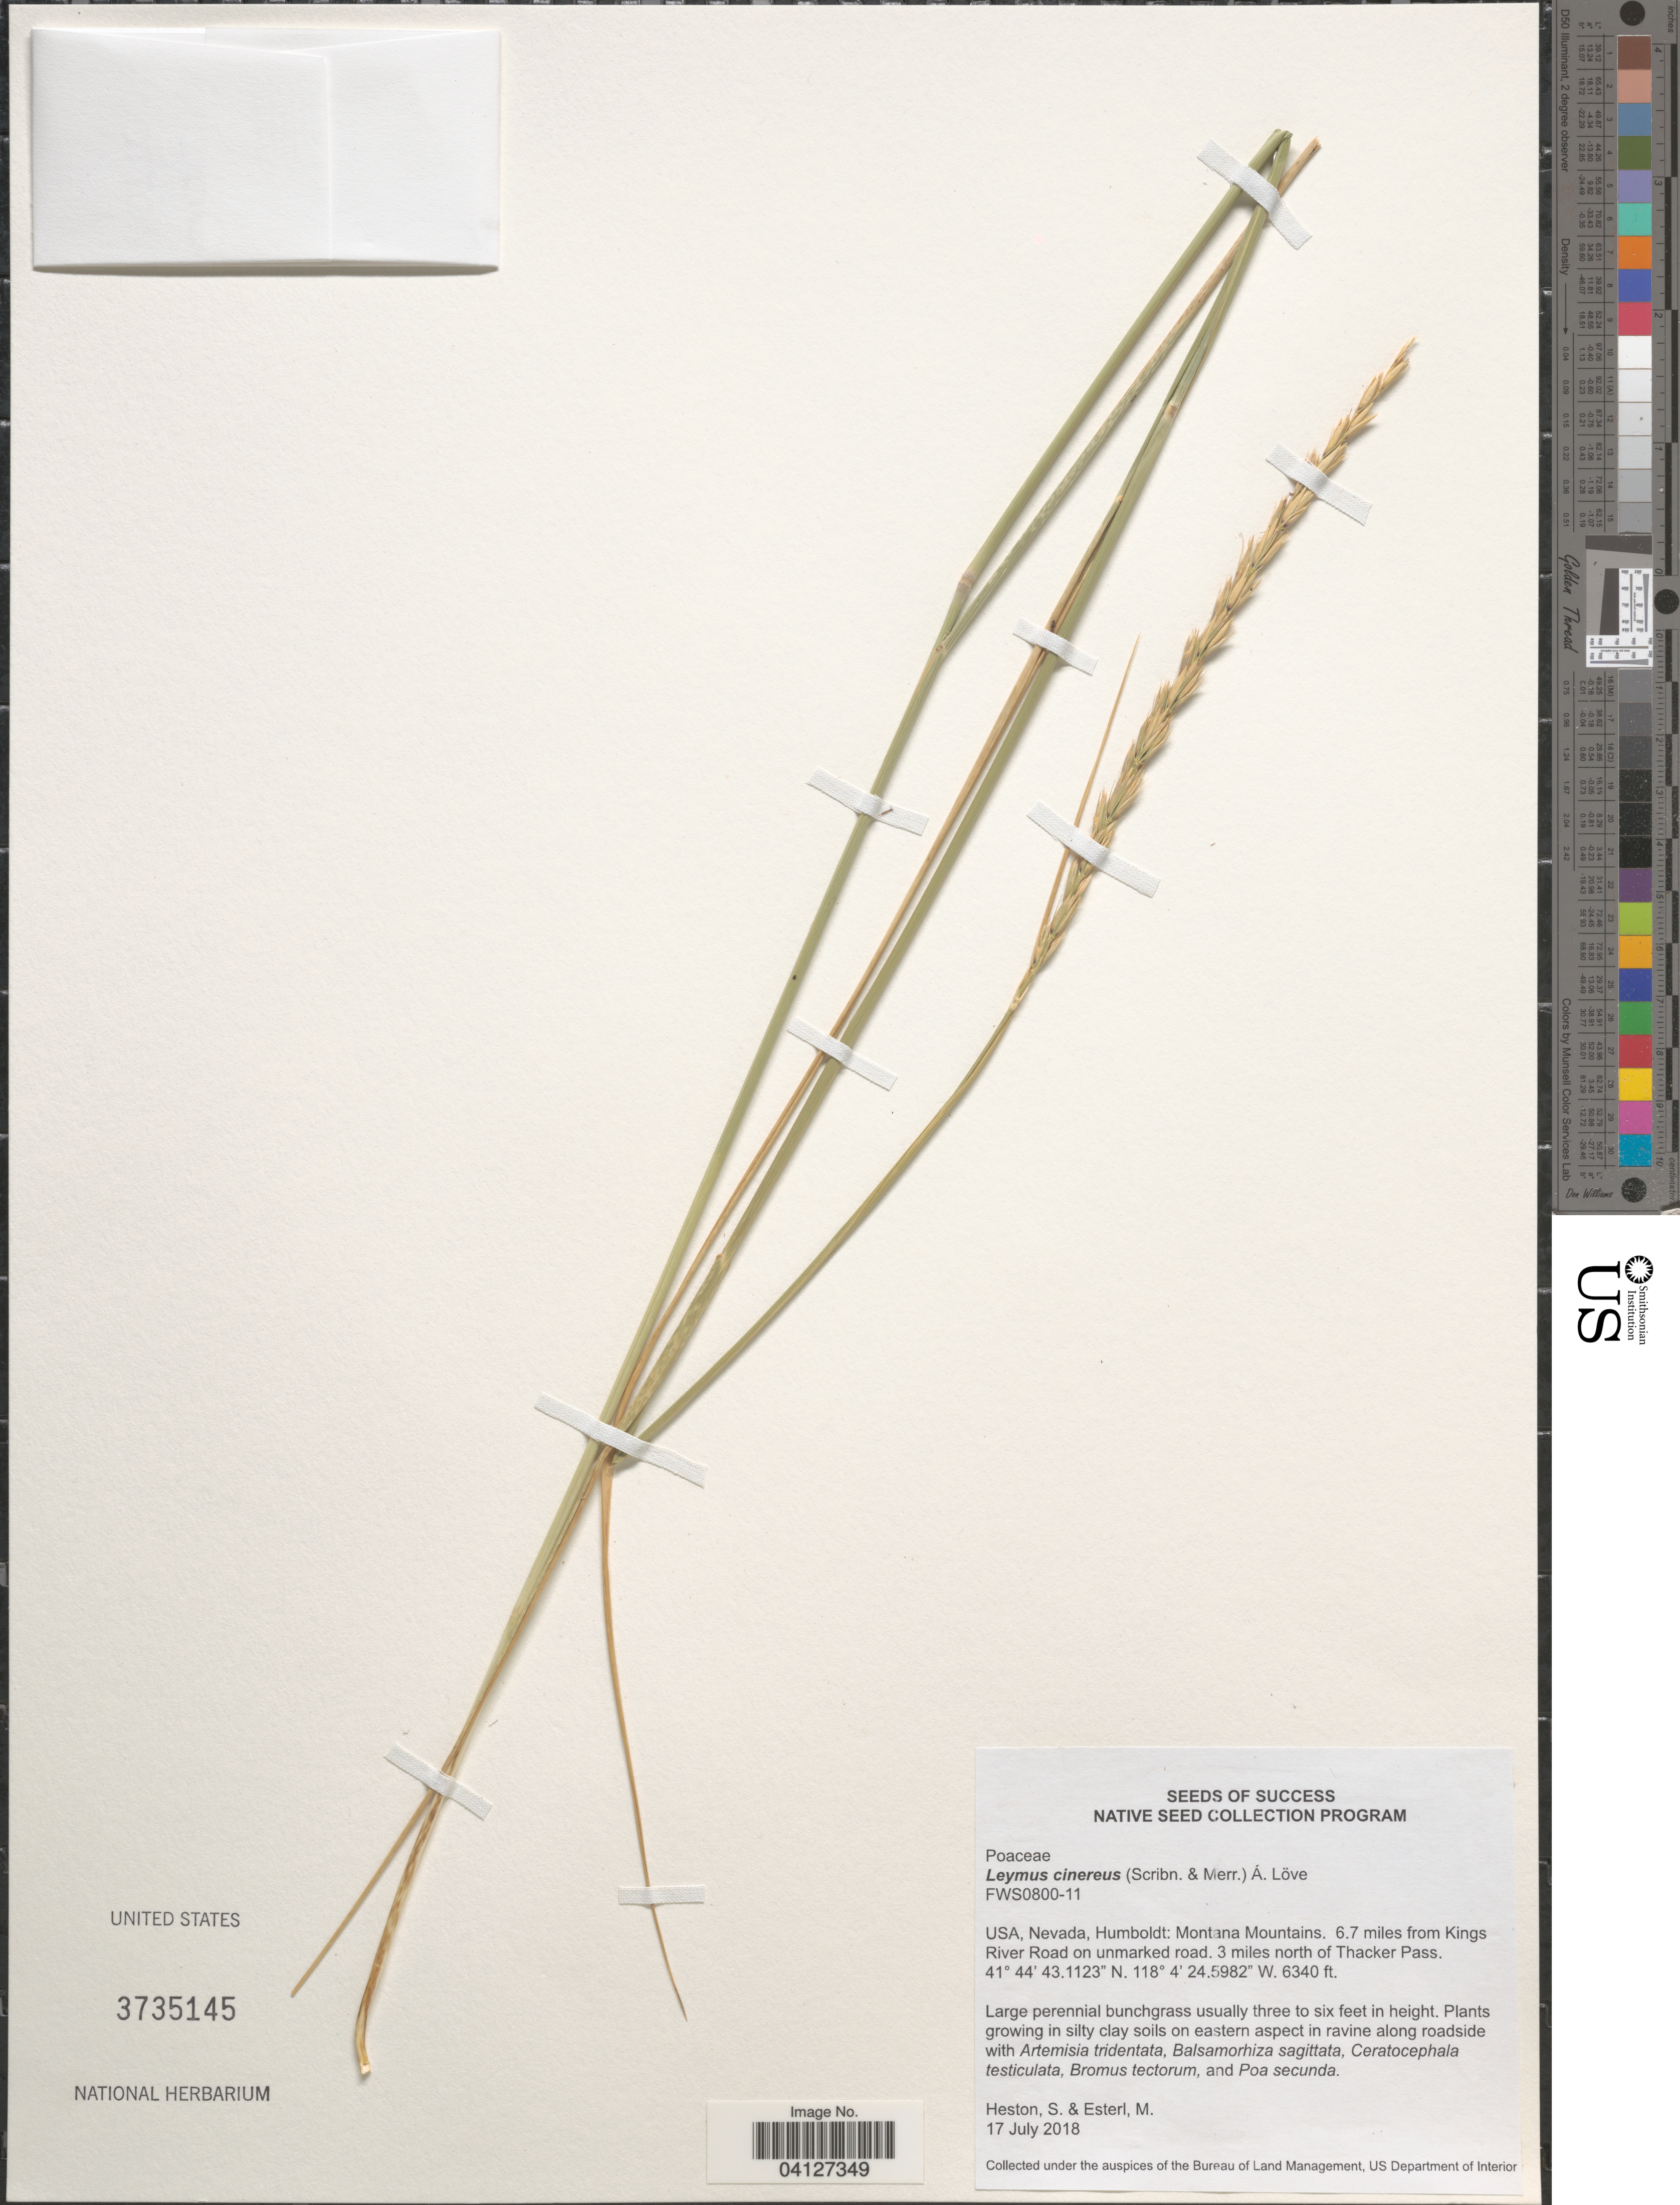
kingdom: Plantae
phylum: Tracheophyta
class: Liliopsida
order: Poales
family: Poaceae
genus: Leymus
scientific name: Leymus cinereus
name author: (Scribn. & Merr.) Á. Löve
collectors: S. Heston & M. Esterl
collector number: FWS0800-11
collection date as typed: Transcribed d/m/y: 17/7/2018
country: United States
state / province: Nevada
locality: Humboldt: Montana Mountains. 6.7 miles from Kings River Road on unmarked road. 3 miles north of Thacker Pass.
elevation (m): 1932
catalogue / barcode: US 3735145